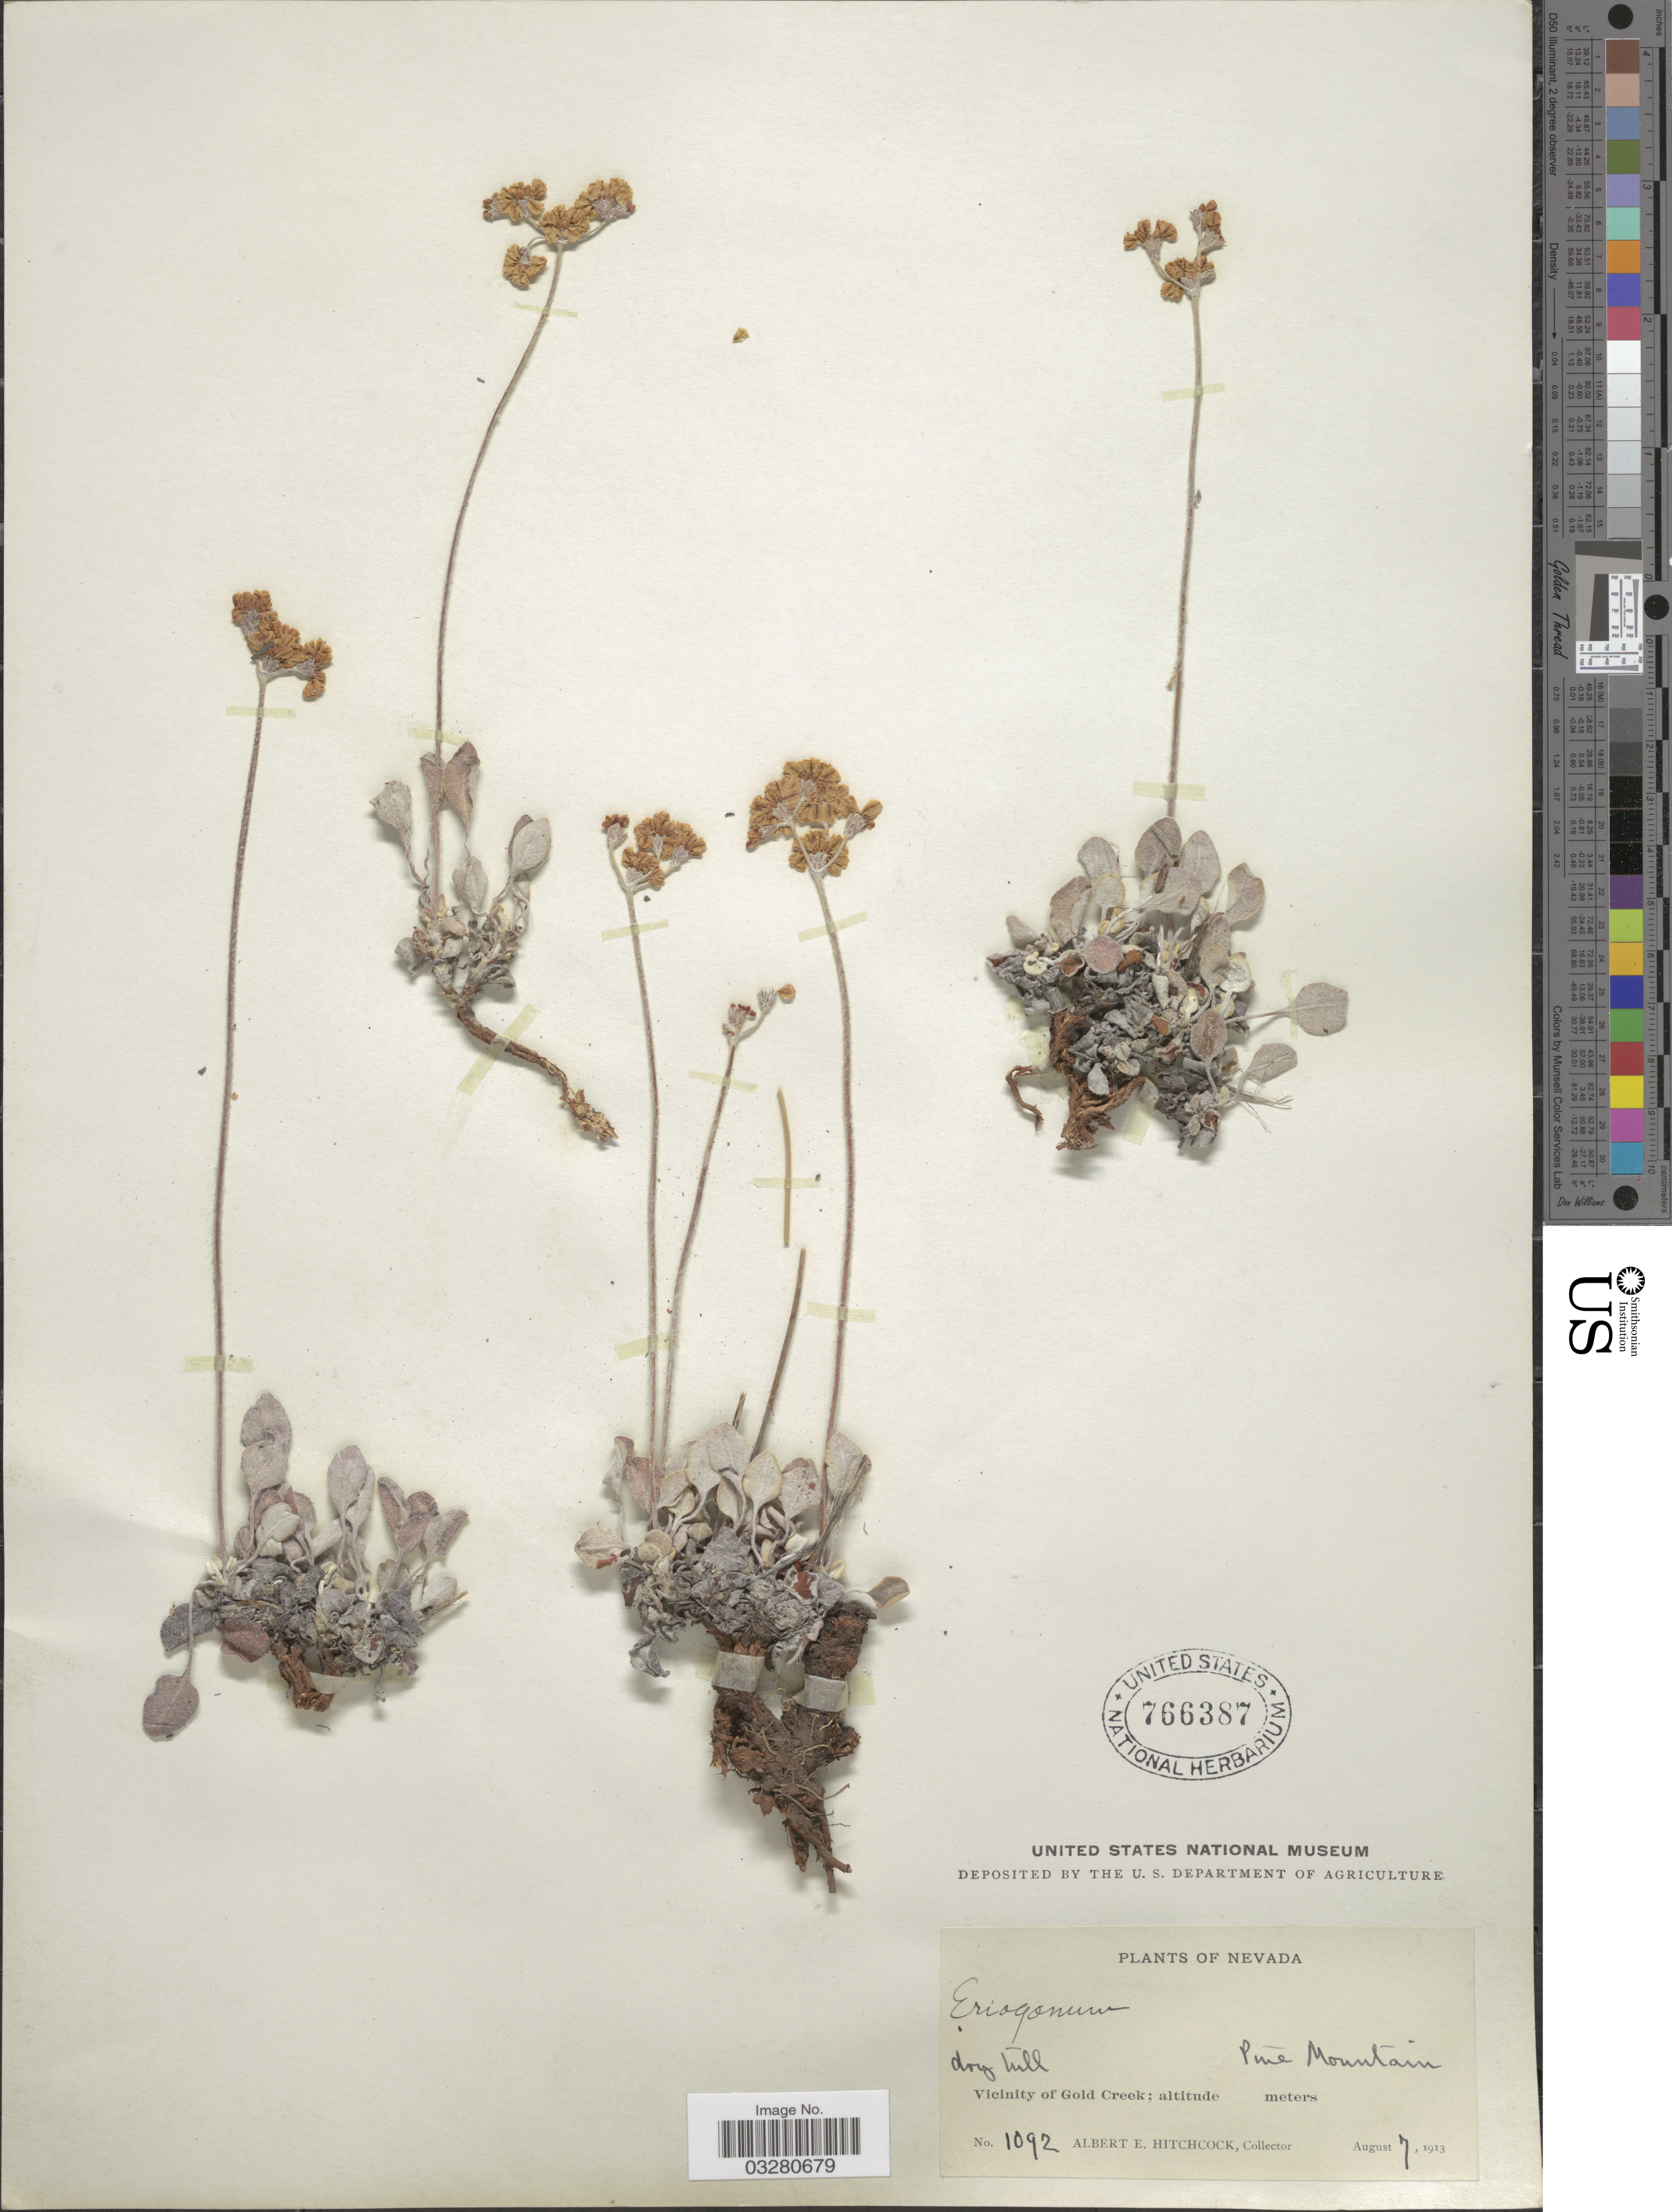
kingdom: Plantae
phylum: Tracheophyta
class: Magnoliopsida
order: Caryophyllales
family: Polygonaceae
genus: Eriogonum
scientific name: Eriogonum proliferum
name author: Torr. & A. Gray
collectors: A. Hitchcock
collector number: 1092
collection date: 1913-08-07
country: United States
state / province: Nevada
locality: Pine Mountain. Vicinity of Gold Creek.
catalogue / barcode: US 766387